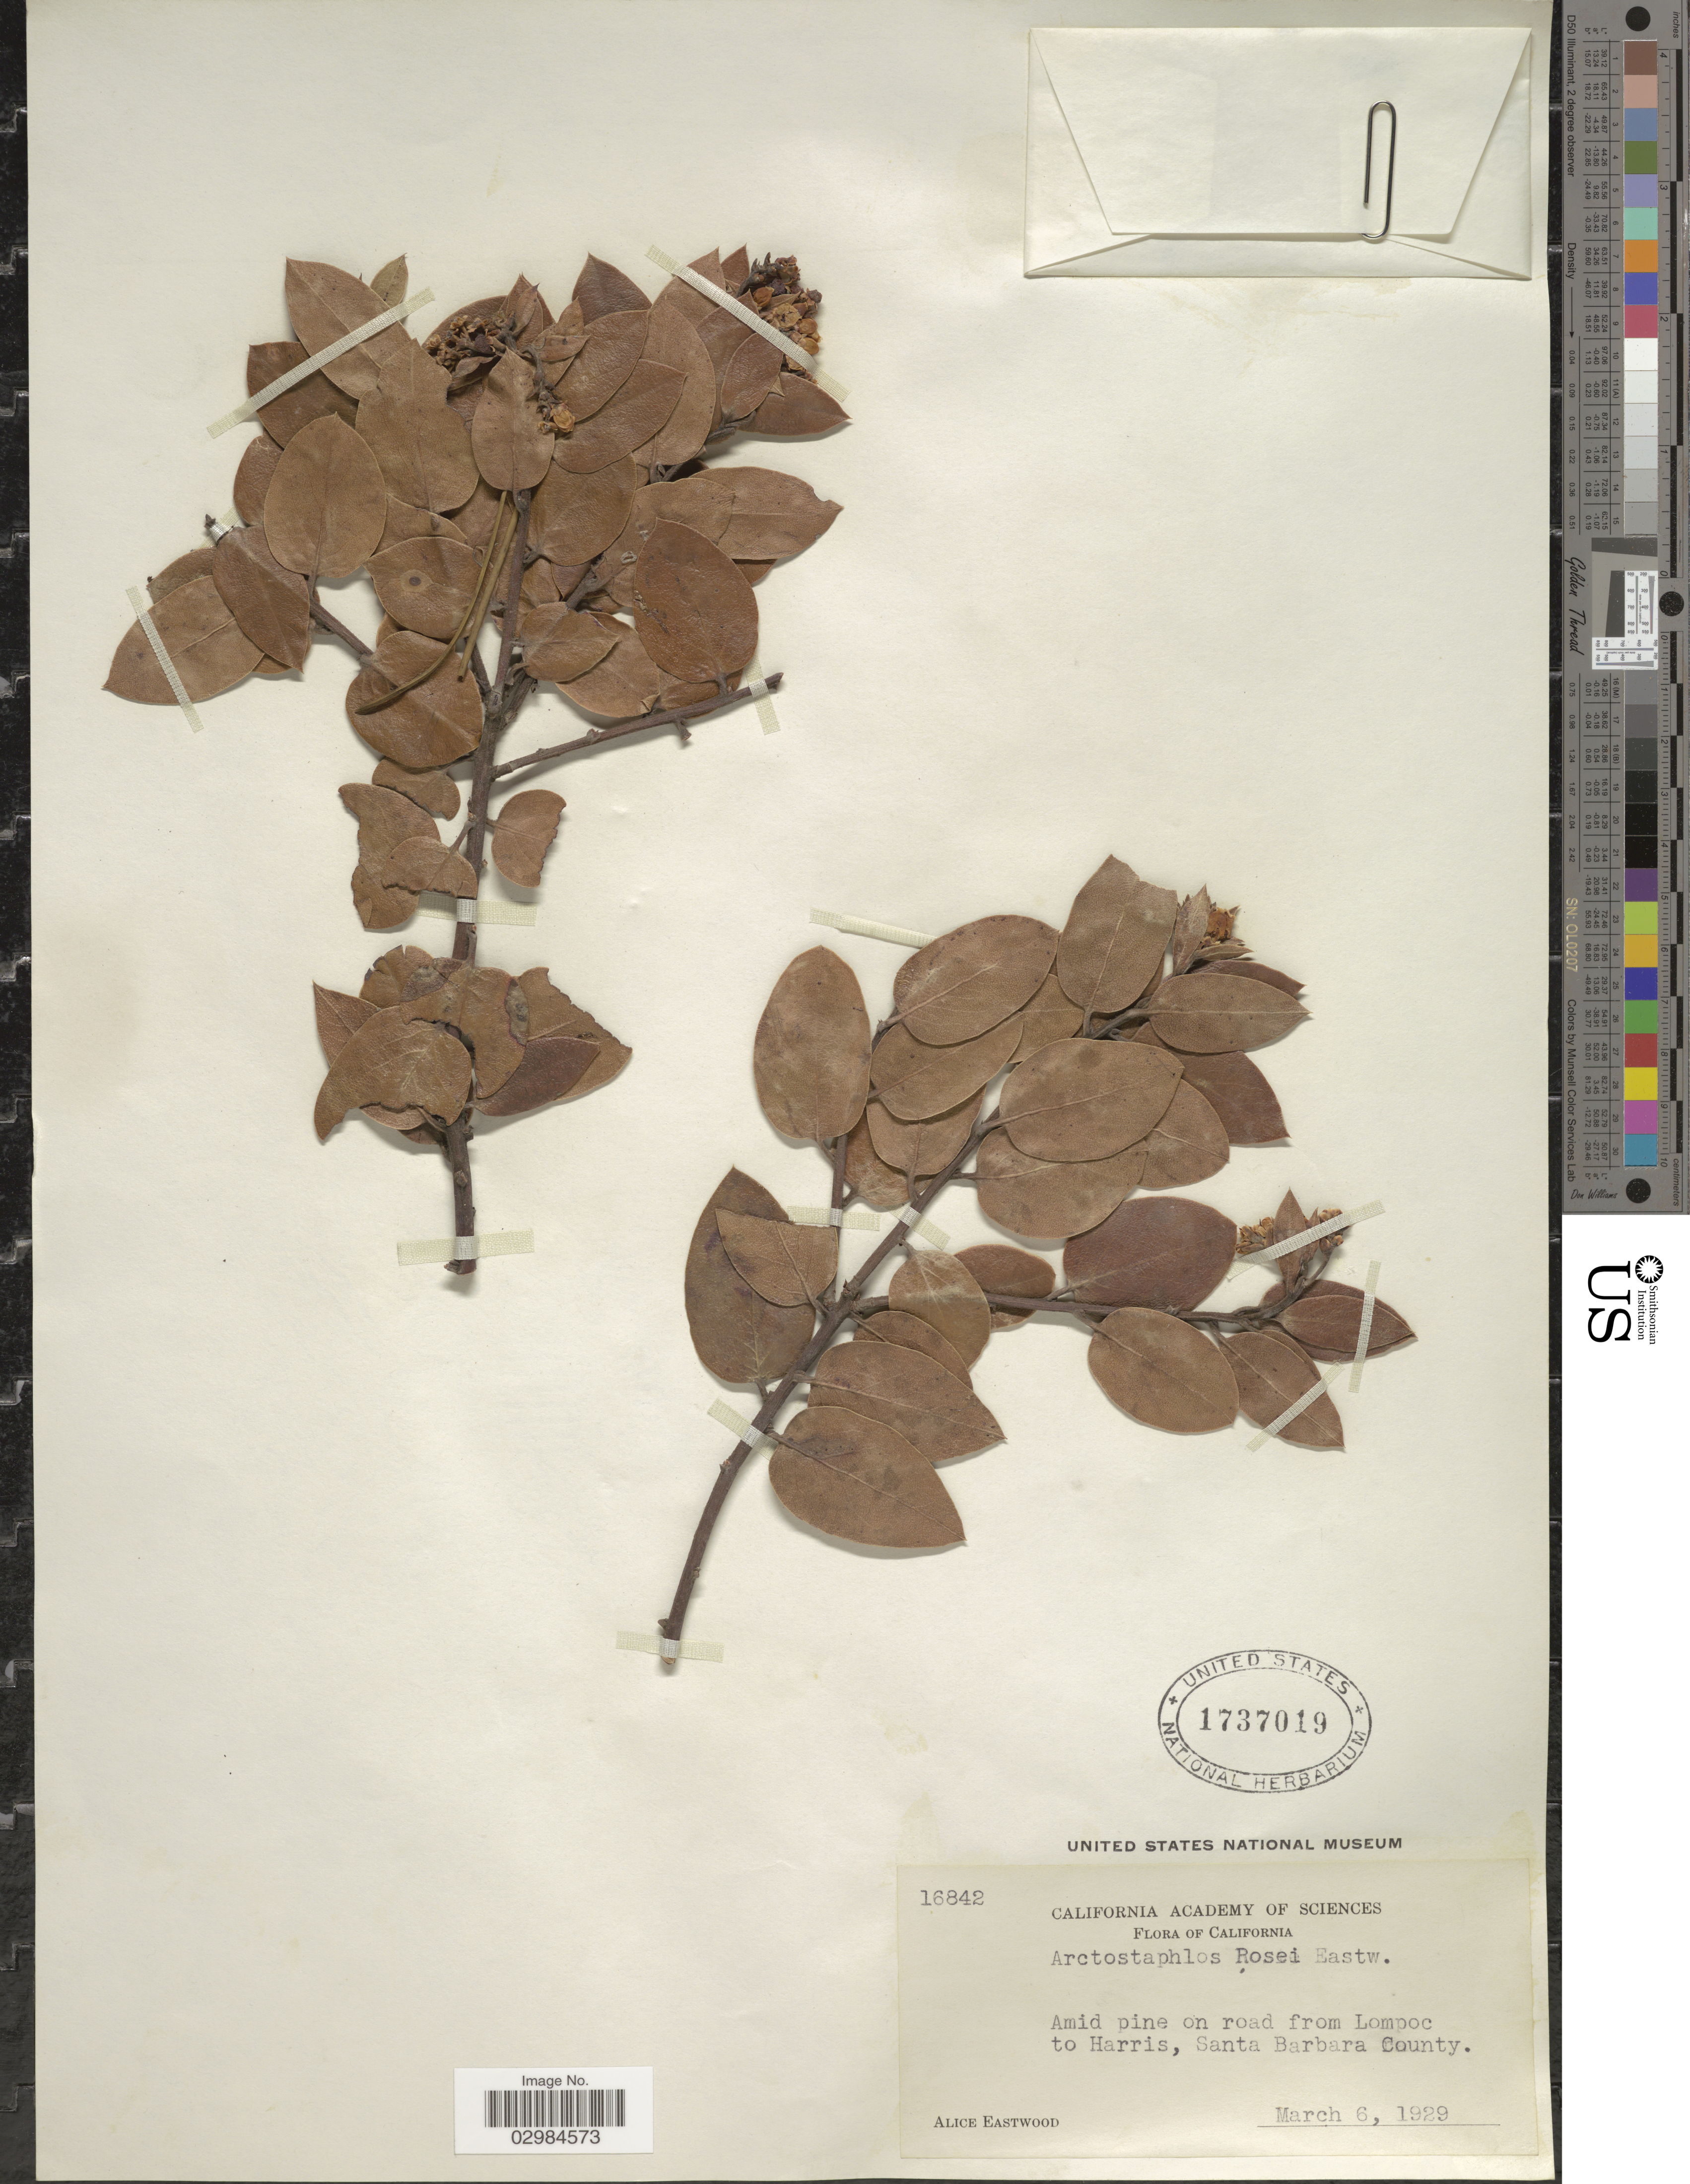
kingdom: Plantae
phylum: Tracheophyta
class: Magnoliopsida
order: Ericales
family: Ericaceae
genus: Arctostaphylos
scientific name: Arctostaphylos rosei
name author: Eastw.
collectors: A. Eastwood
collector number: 16842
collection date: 1929-03-06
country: United States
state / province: California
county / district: Santa Barbara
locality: Amid pine on road from Lompoc to Harris, Santa Barbara County.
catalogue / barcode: US 1737019